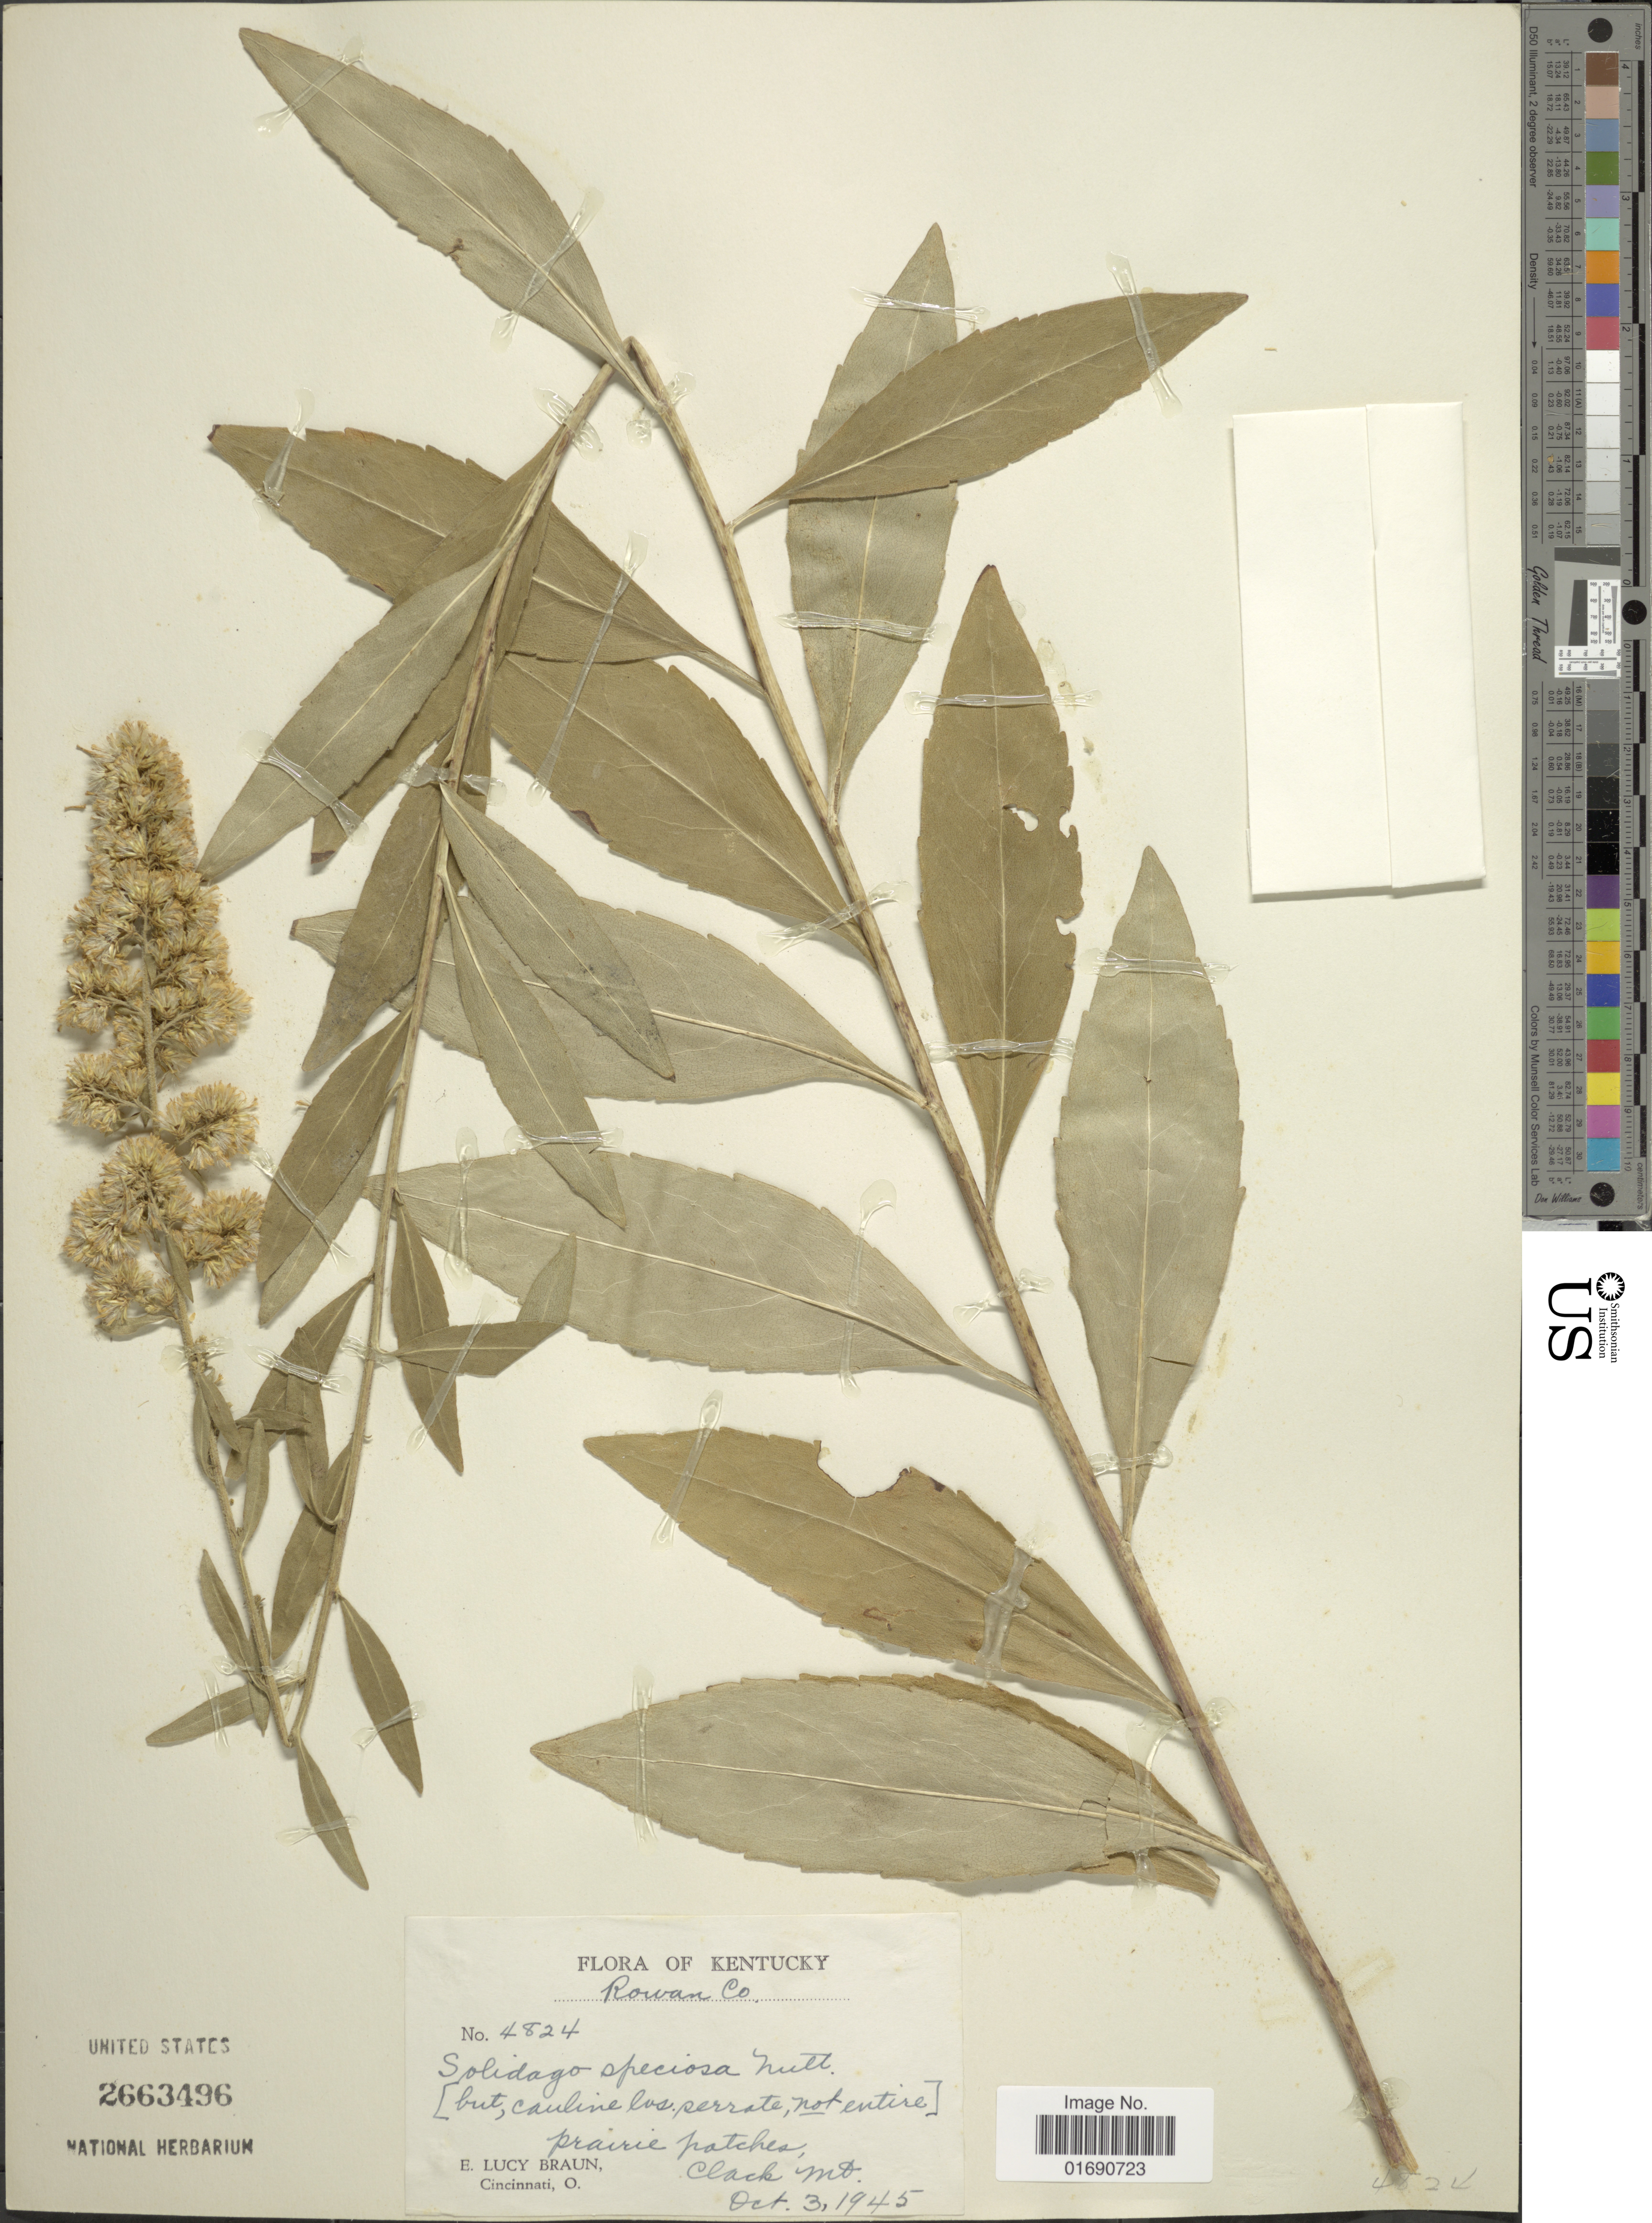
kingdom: Plantae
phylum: Tracheophyta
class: Magnoliopsida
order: Asterales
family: Asteraceae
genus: Solidago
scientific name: Solidago speciosa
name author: Nutt.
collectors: E. L. Braun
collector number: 4824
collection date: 1945-10-03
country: United States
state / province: Kentucky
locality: Rowan Co, prairie patches, Clack Mt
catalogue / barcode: US 2663496